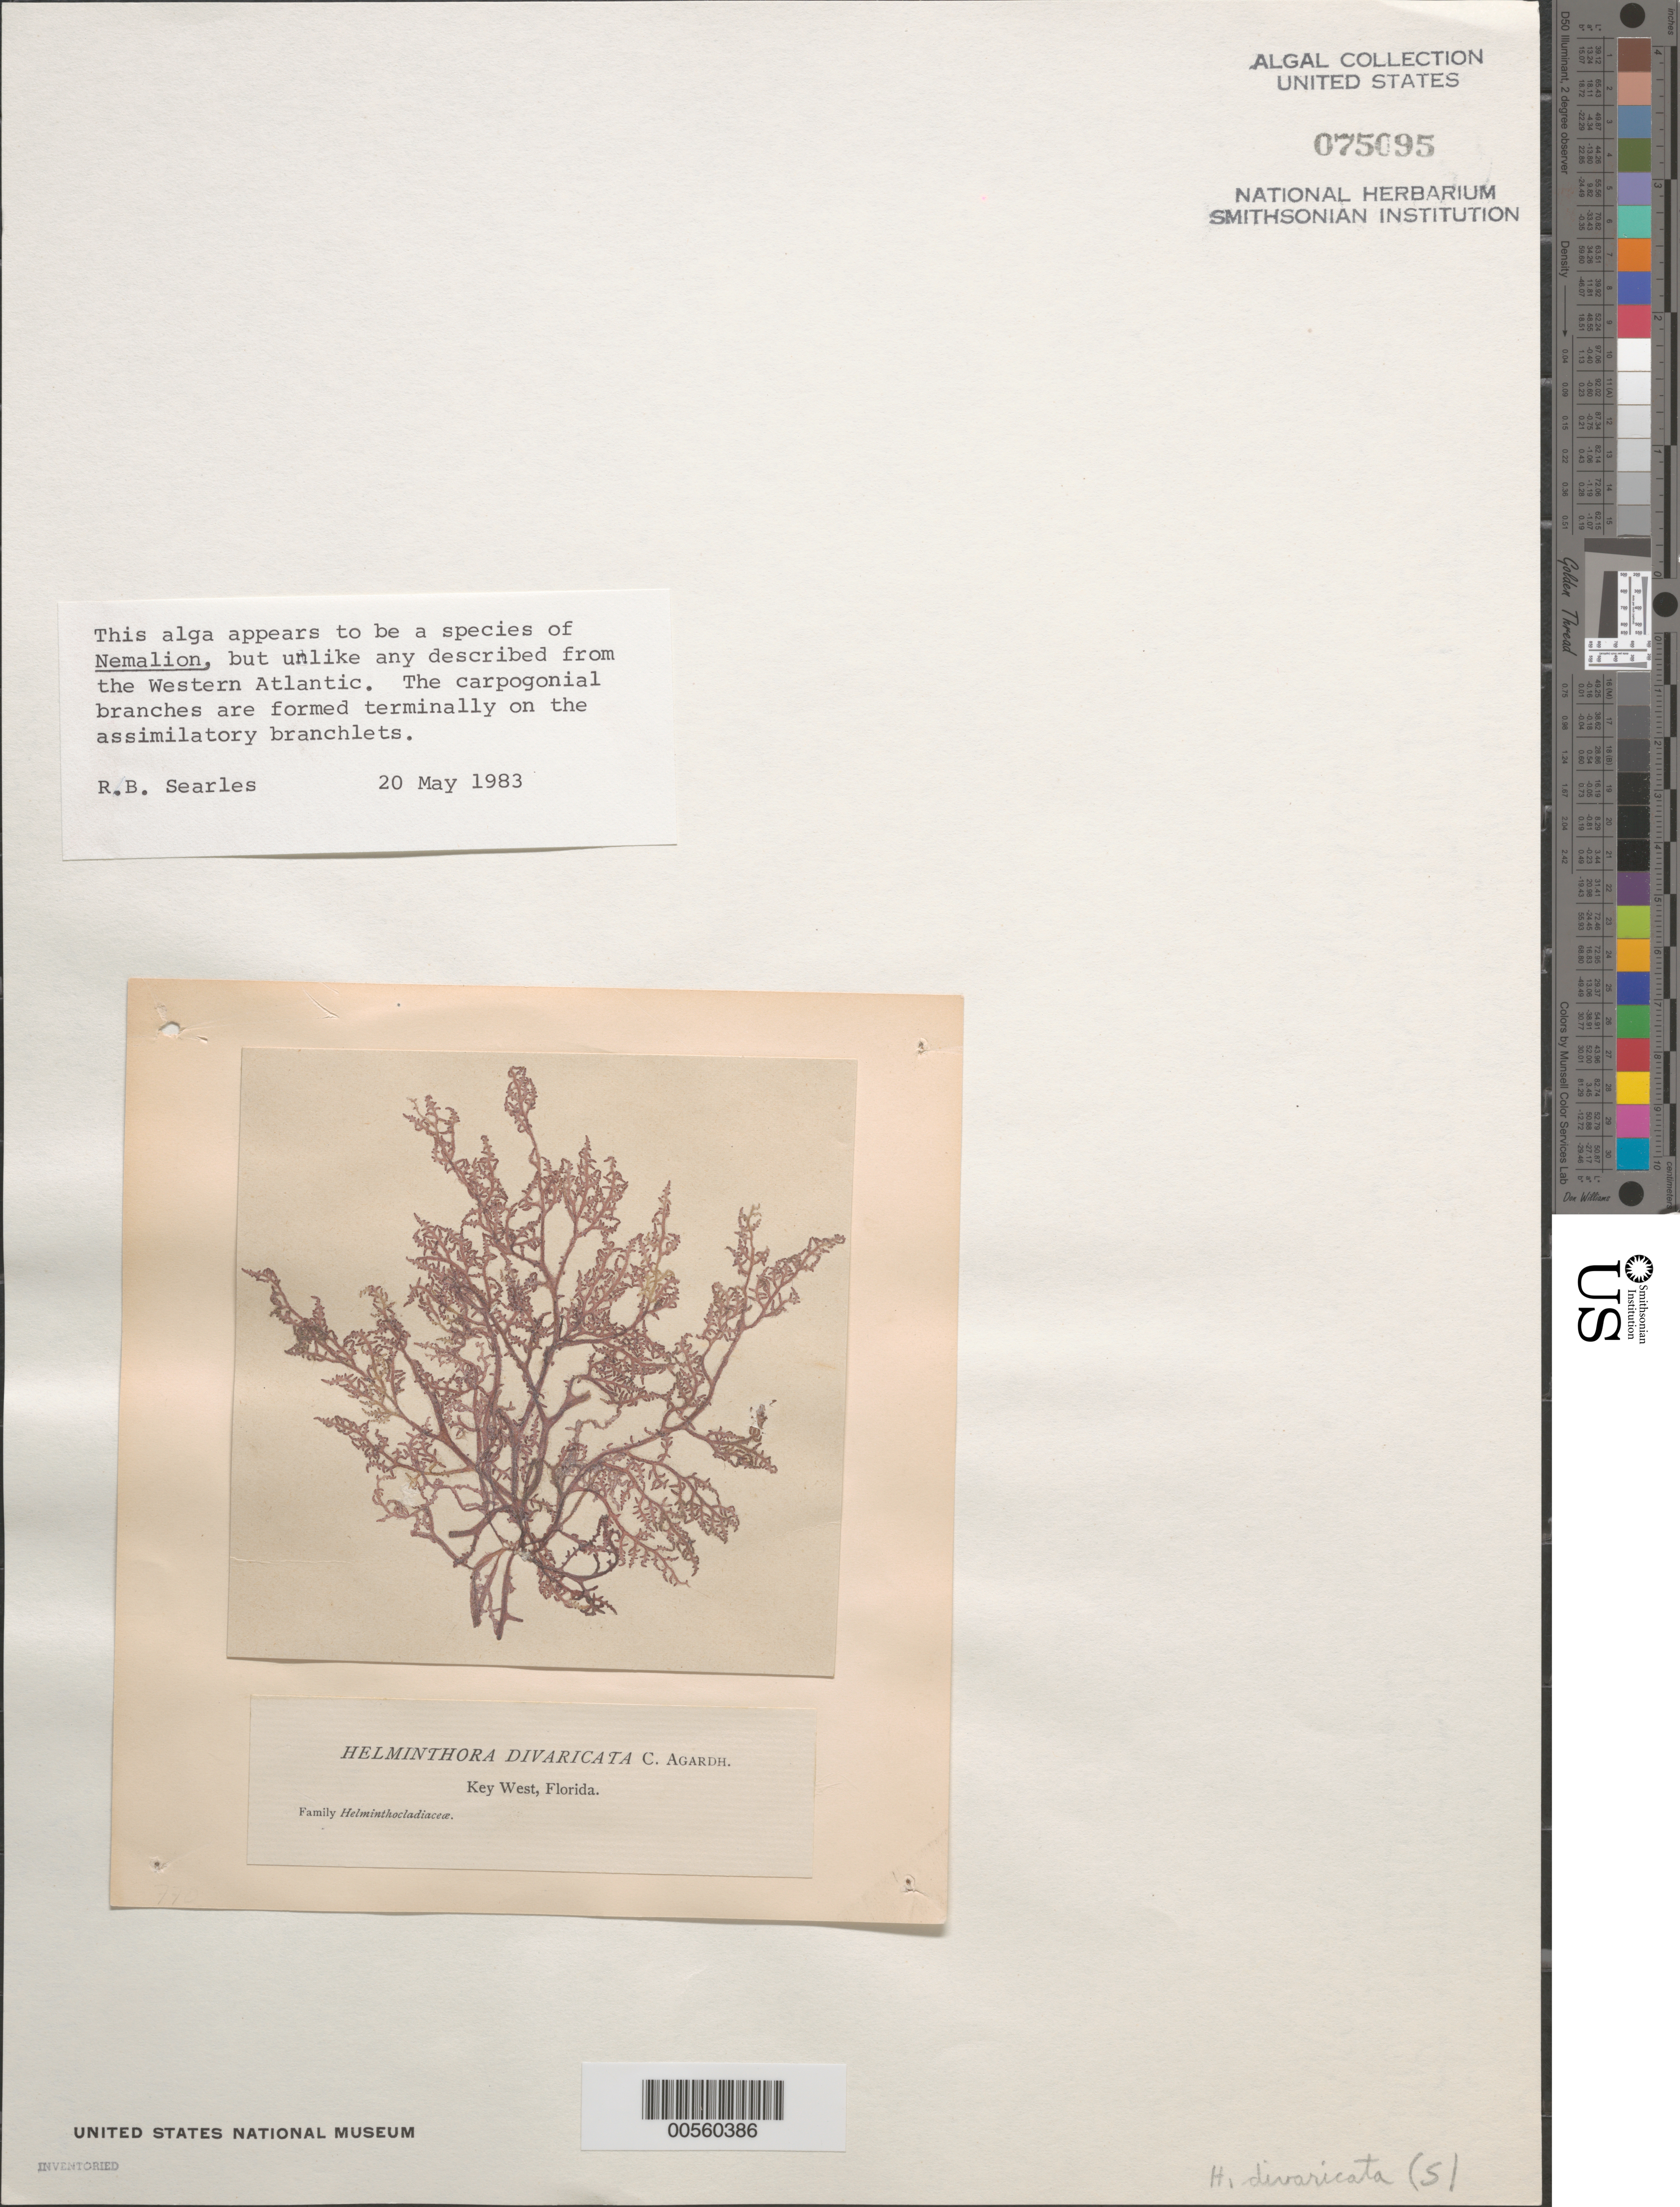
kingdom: Plantae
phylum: Rhodophyta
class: Florideophyceae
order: Nemaliales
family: Liagoraceae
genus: Helminthora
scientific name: Helminthora divaricata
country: United States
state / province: Florida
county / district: Monroe County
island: Key West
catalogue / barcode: US 75095